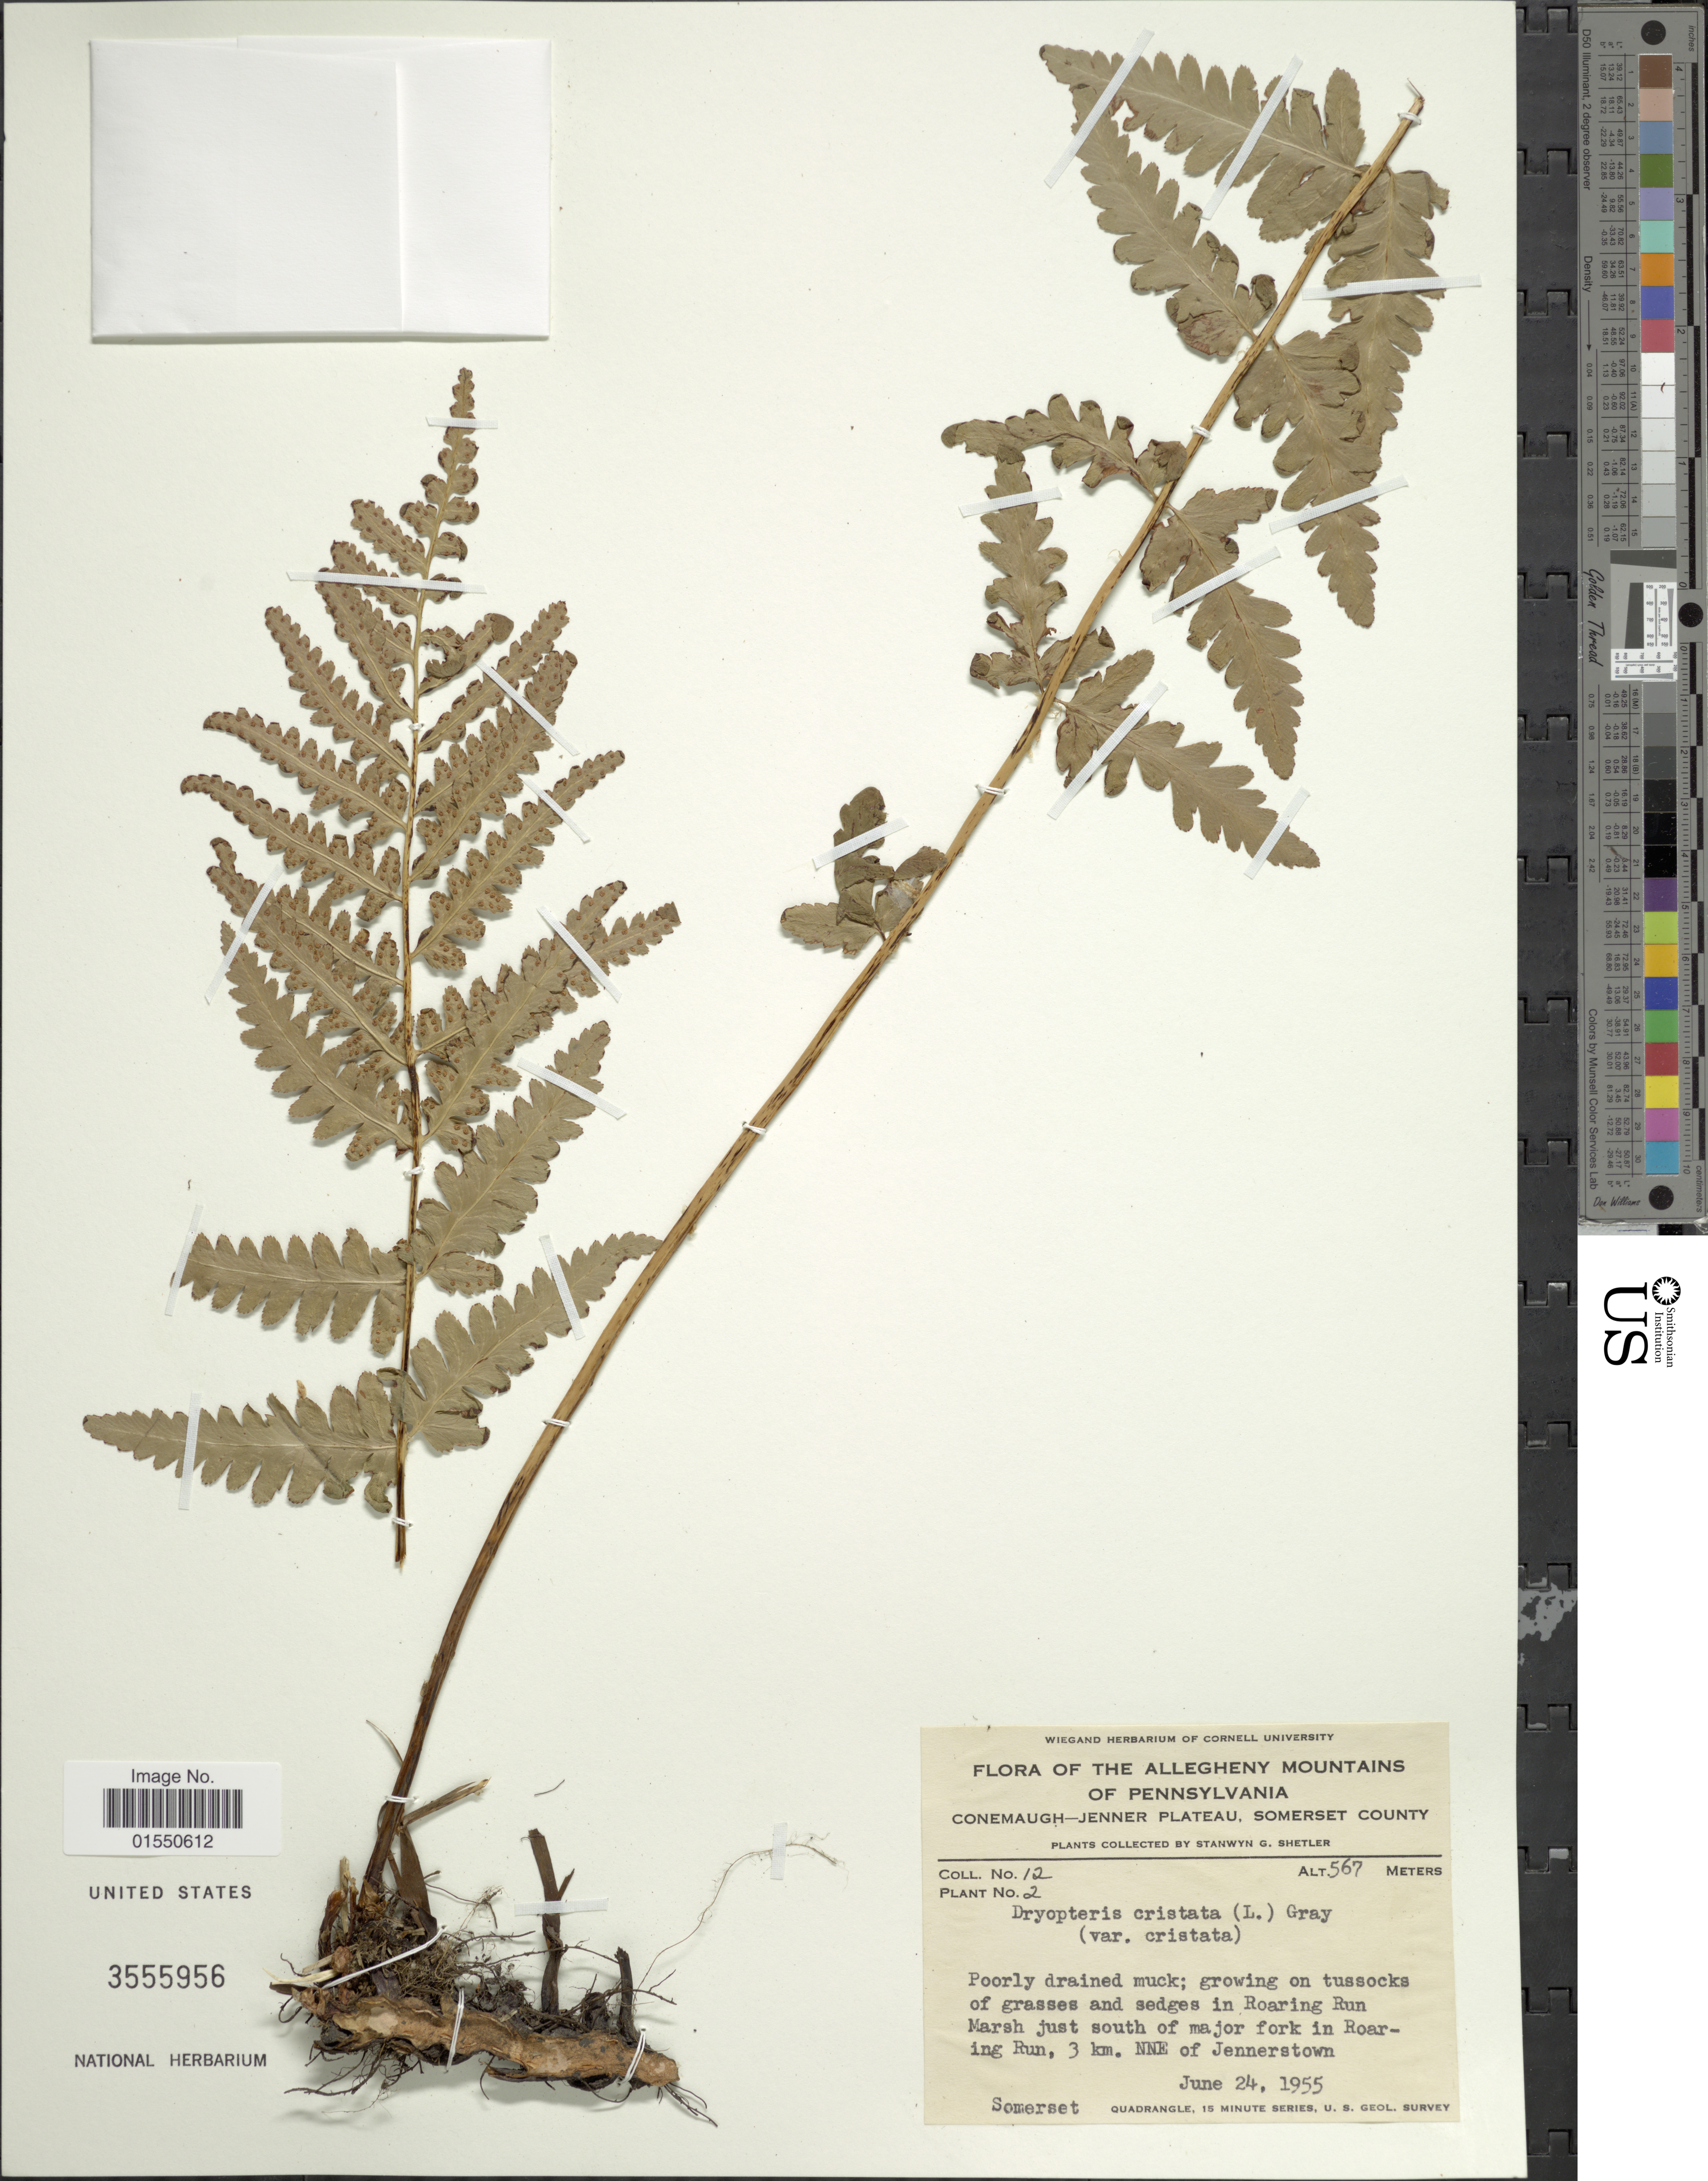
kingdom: Plantae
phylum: Tracheophyta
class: Polypodiopsida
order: Polypodiales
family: Dryopteridaceae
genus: Dryopteris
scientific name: Dryopteris cristata var. spinulosa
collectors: S. Shetler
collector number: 12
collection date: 1955-06-24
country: United States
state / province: Pennsylvania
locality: The Allegheny Mountains, Conemaugh - Jenner Plateau, Somerset County, Poorly drained muck; growing on tussocks of grasses and sedges in Roaring Run Marsh just south of major fork in Roaring Run, 3 km. NNE of Jennerstown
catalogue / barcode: US 3555956